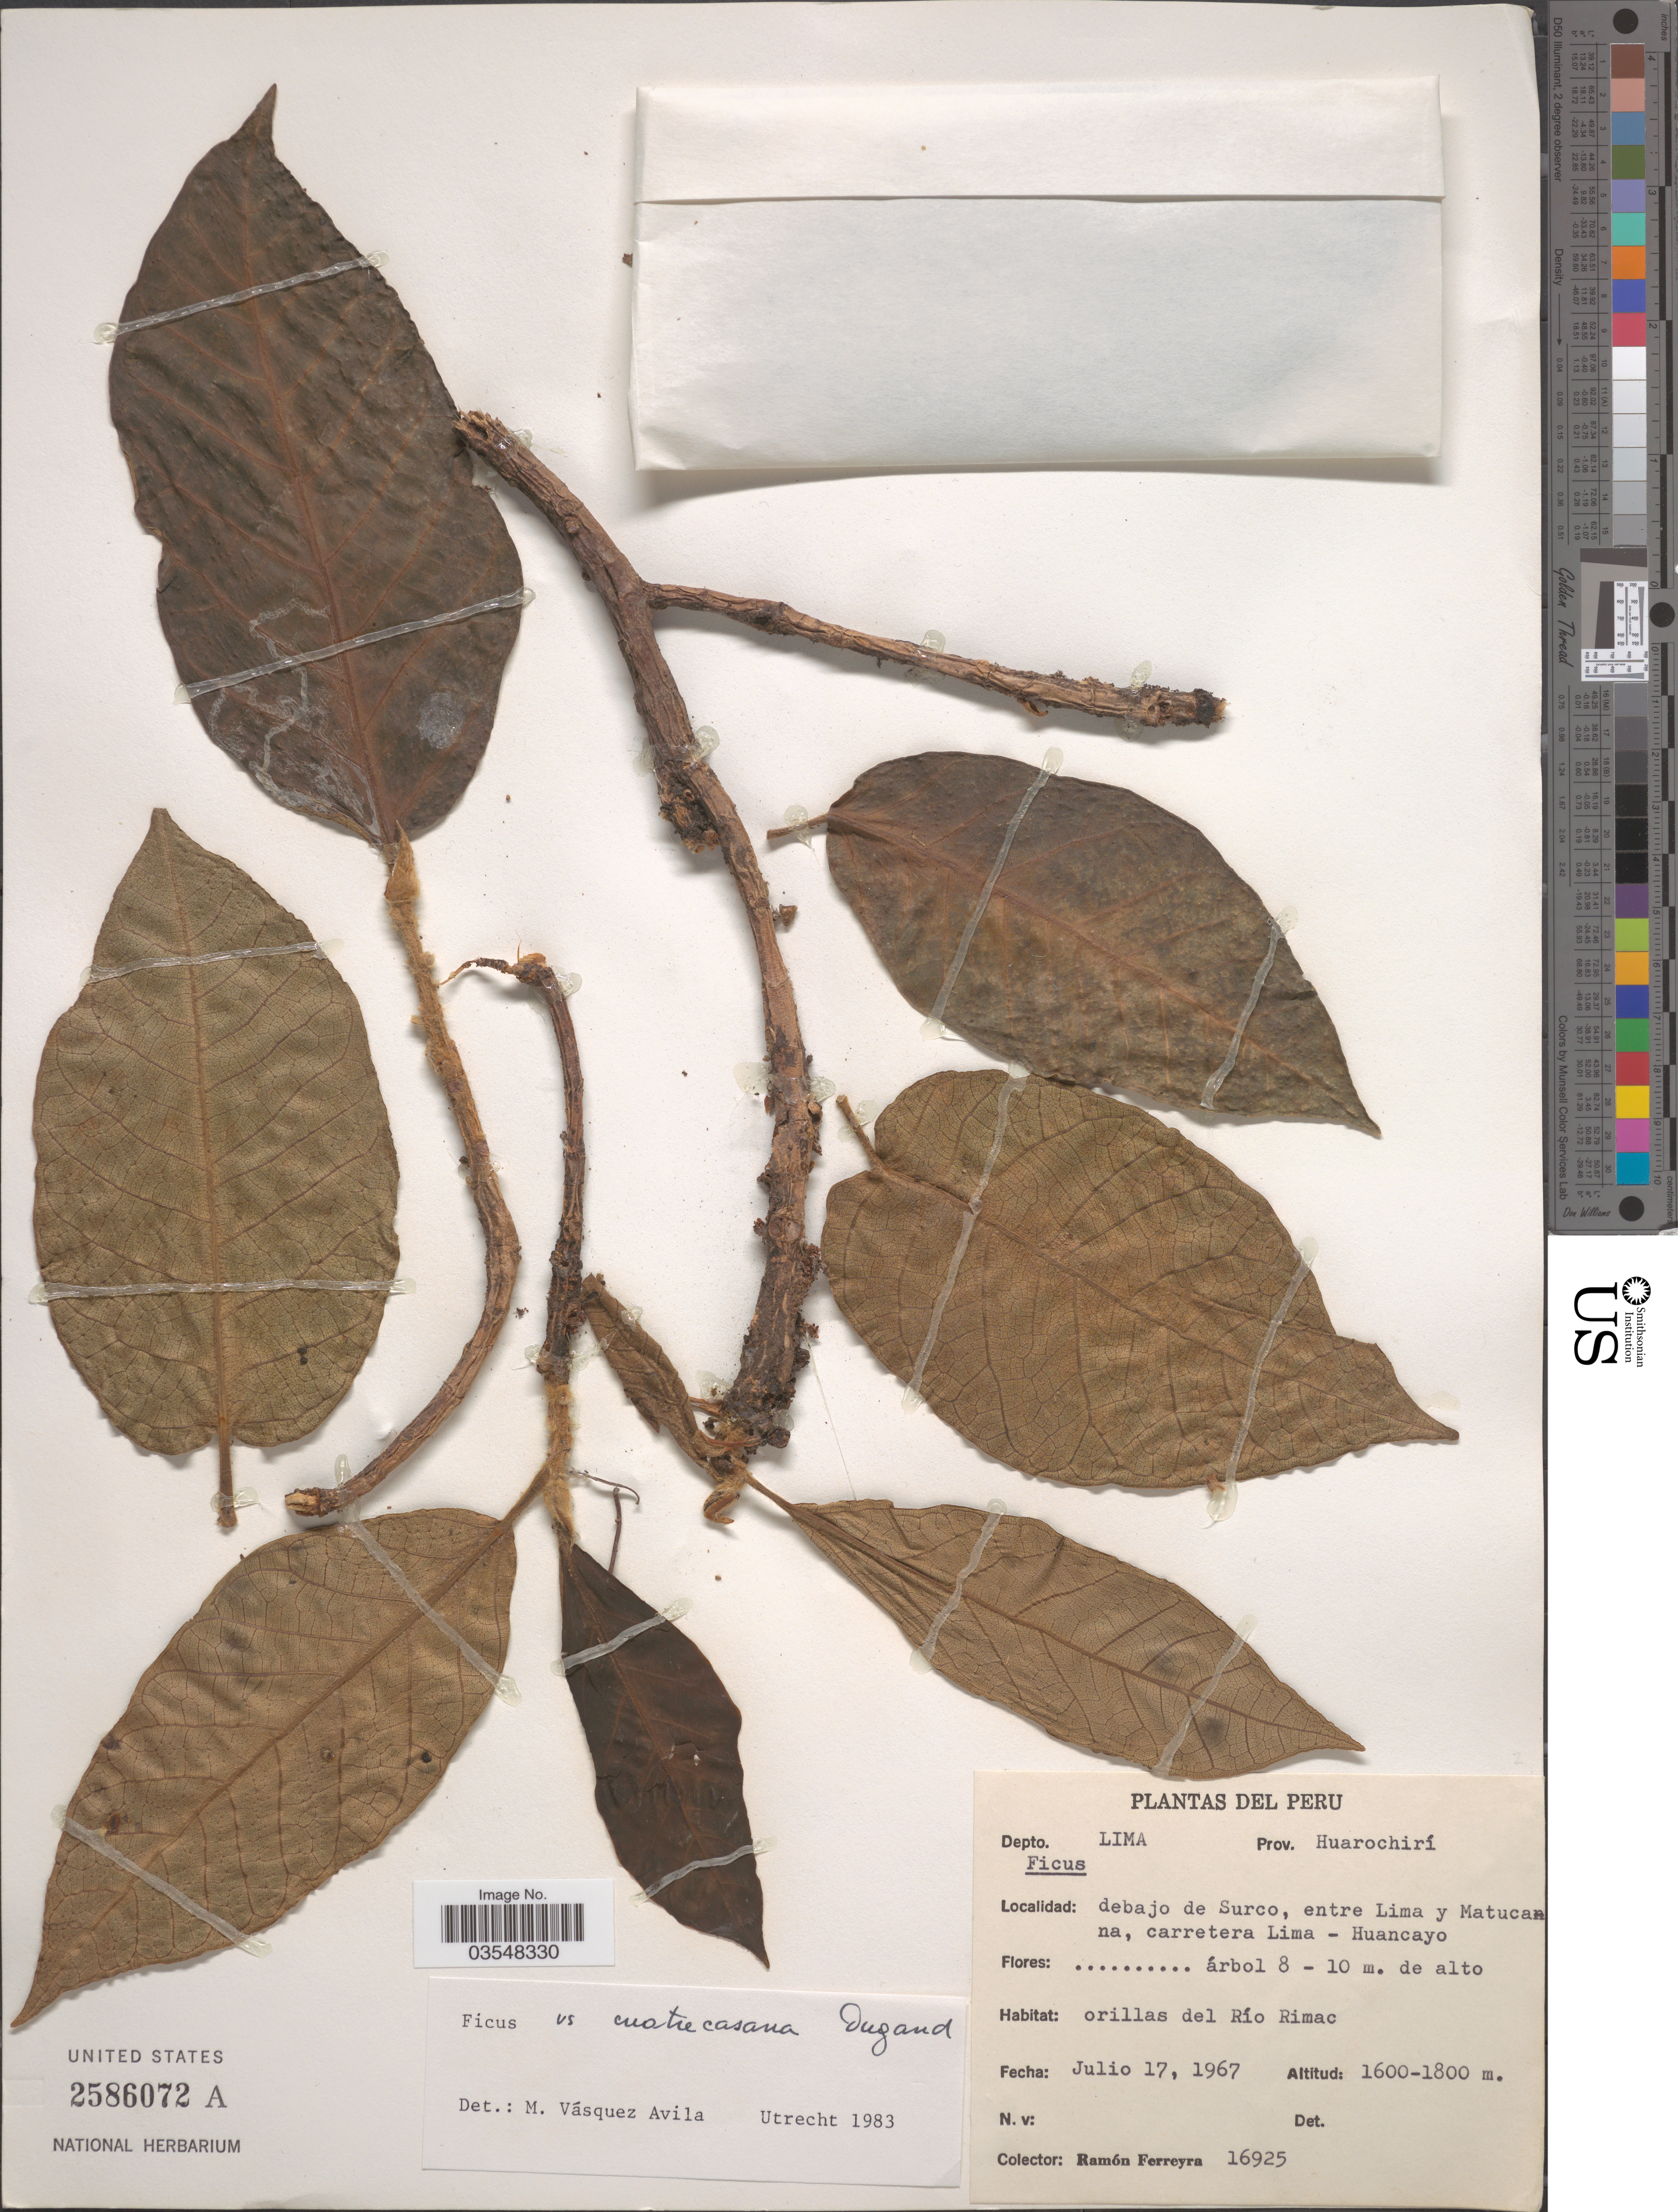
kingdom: Plantae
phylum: Tracheophyta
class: Magnoliopsida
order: Rosales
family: Moraceae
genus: Ficus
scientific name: Ficus cuatrecasasiana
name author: Dugand G.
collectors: R. A. Ferreyra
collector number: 16925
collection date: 1967-07-17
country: Peru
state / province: Lima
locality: Depto. Lima. Prov. Huarochirí. Debajo de Surco, entre Lima y Matucanna, carretera Lima - Huancayo.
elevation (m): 1600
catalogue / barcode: US 2586072A